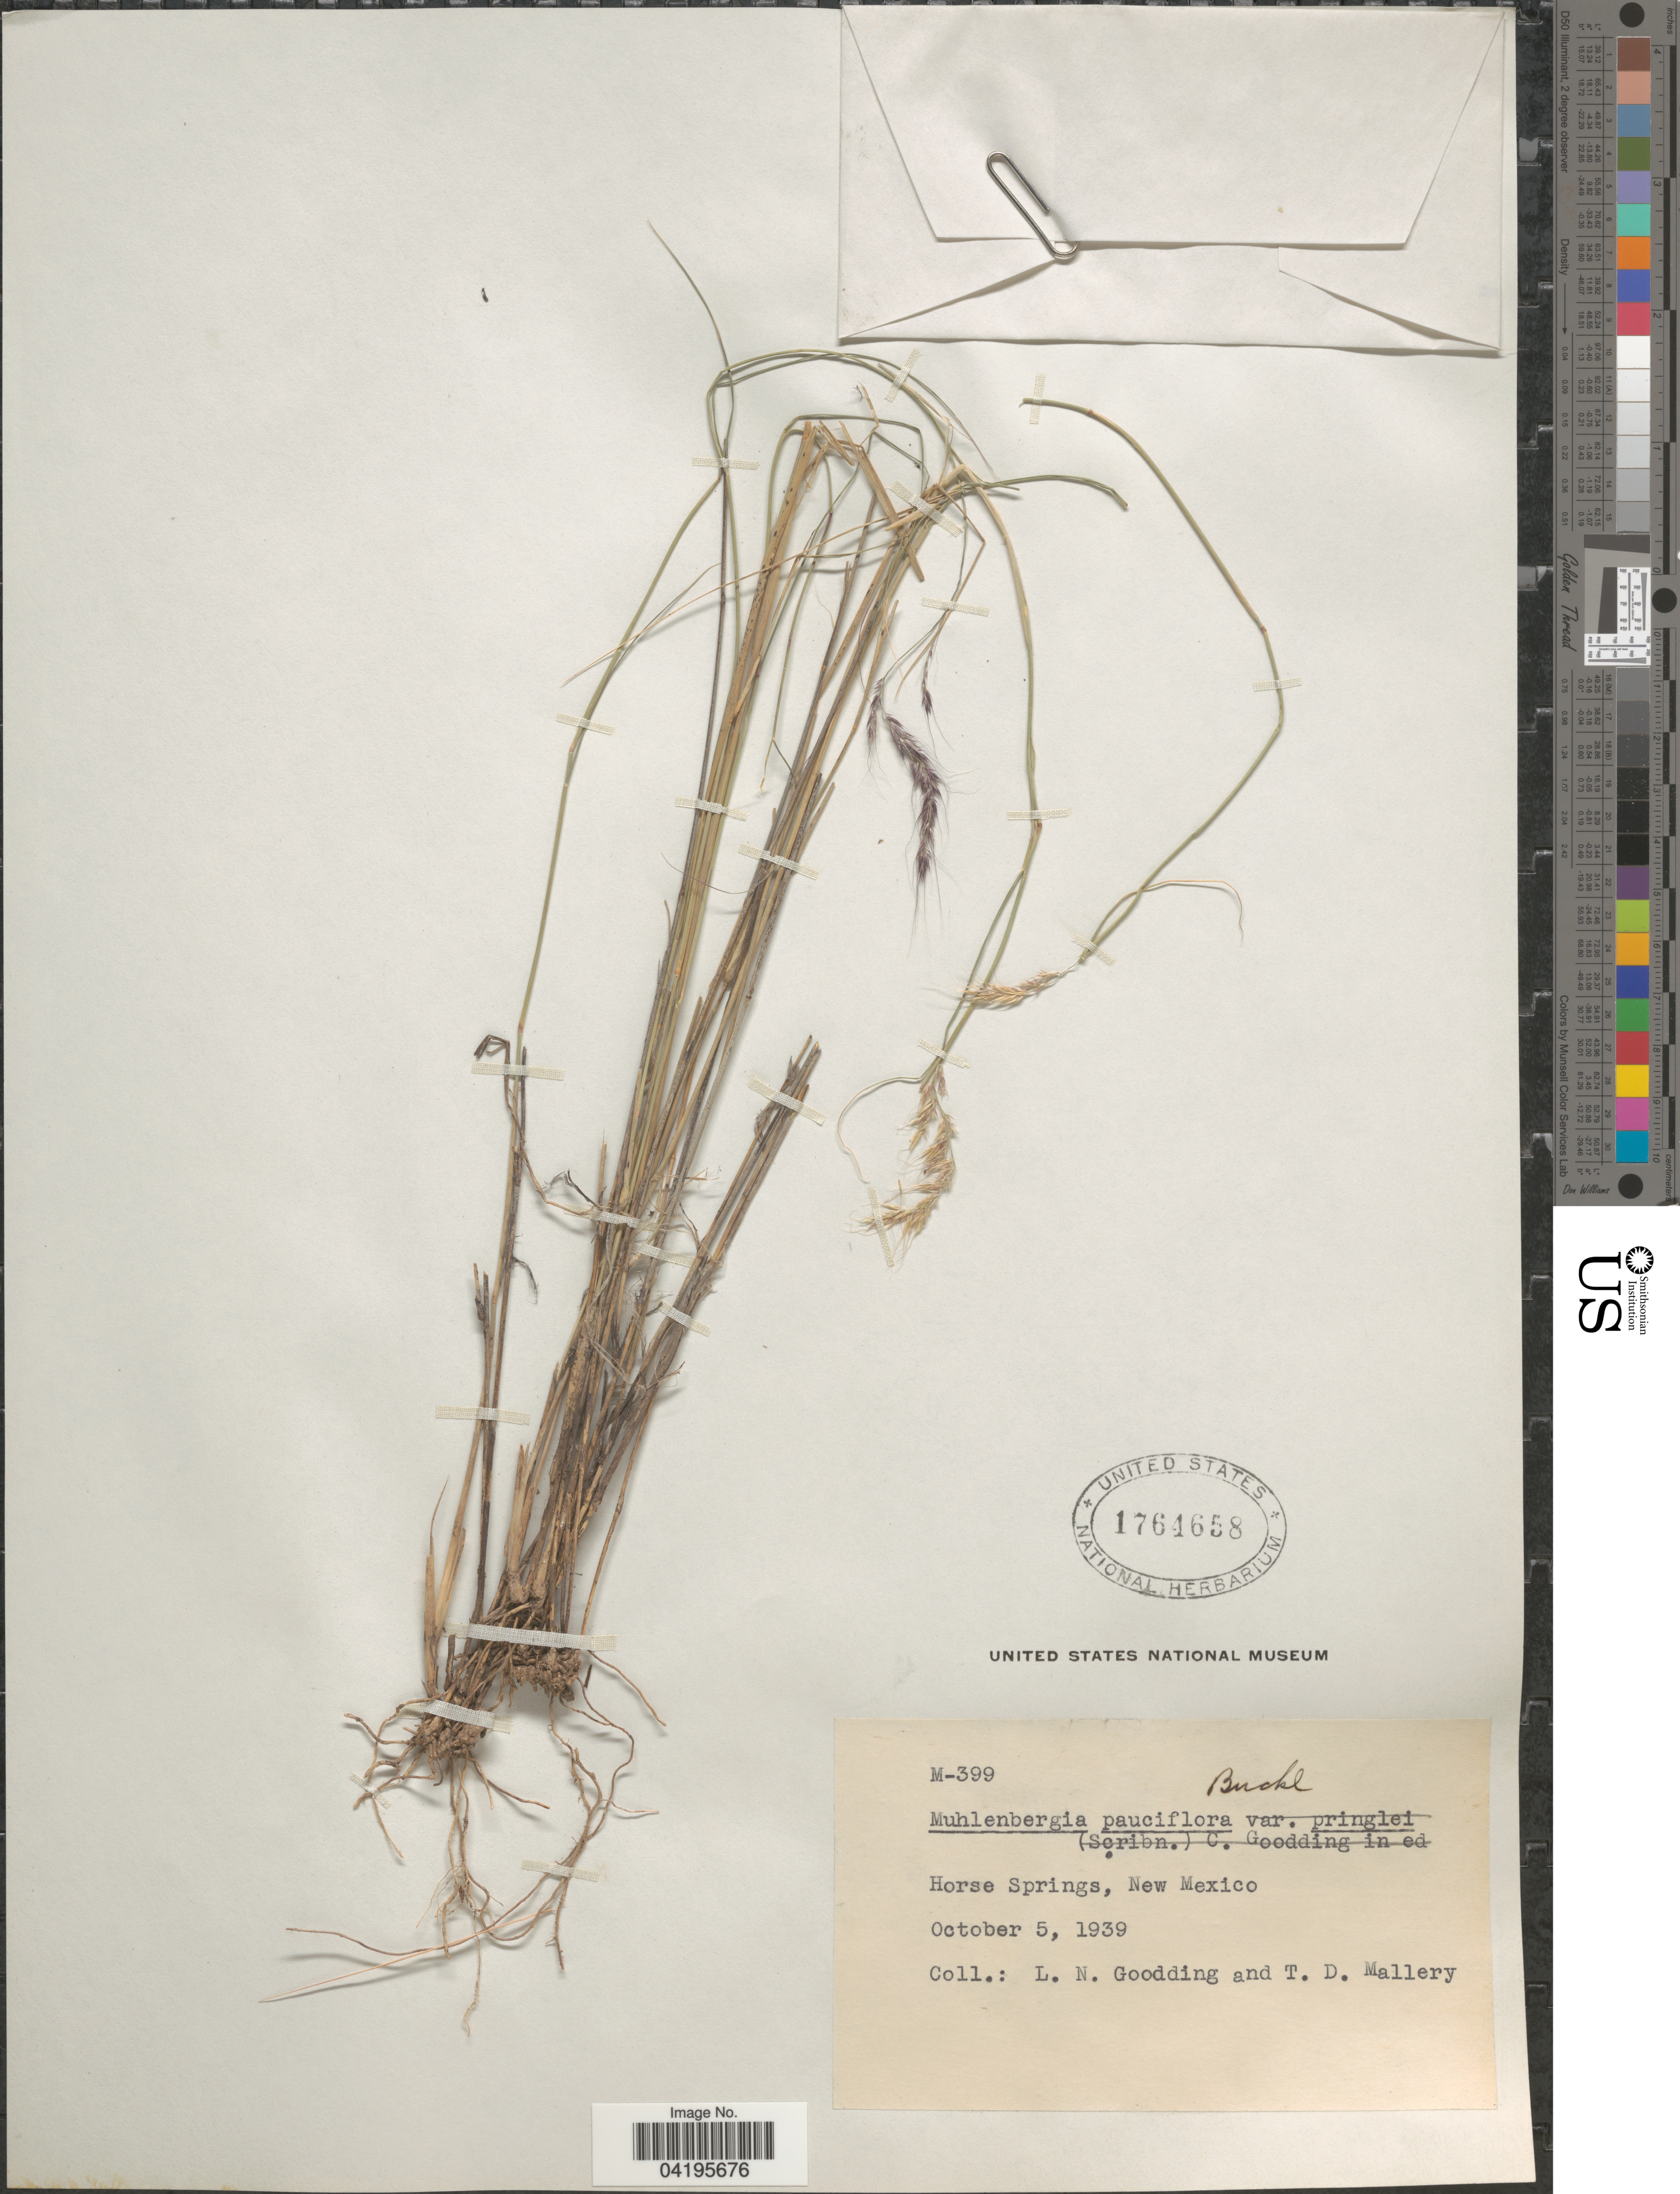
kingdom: Plantae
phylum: Tracheophyta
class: Liliopsida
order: Poales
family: Poaceae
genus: Muhlenbergia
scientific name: Muhlenbergia pauciflora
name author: Buckley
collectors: L. N. Goodding & T. Mallery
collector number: M-399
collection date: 1939-10-05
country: United States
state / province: New Mexico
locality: Horse Springs.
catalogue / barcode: US 1764658